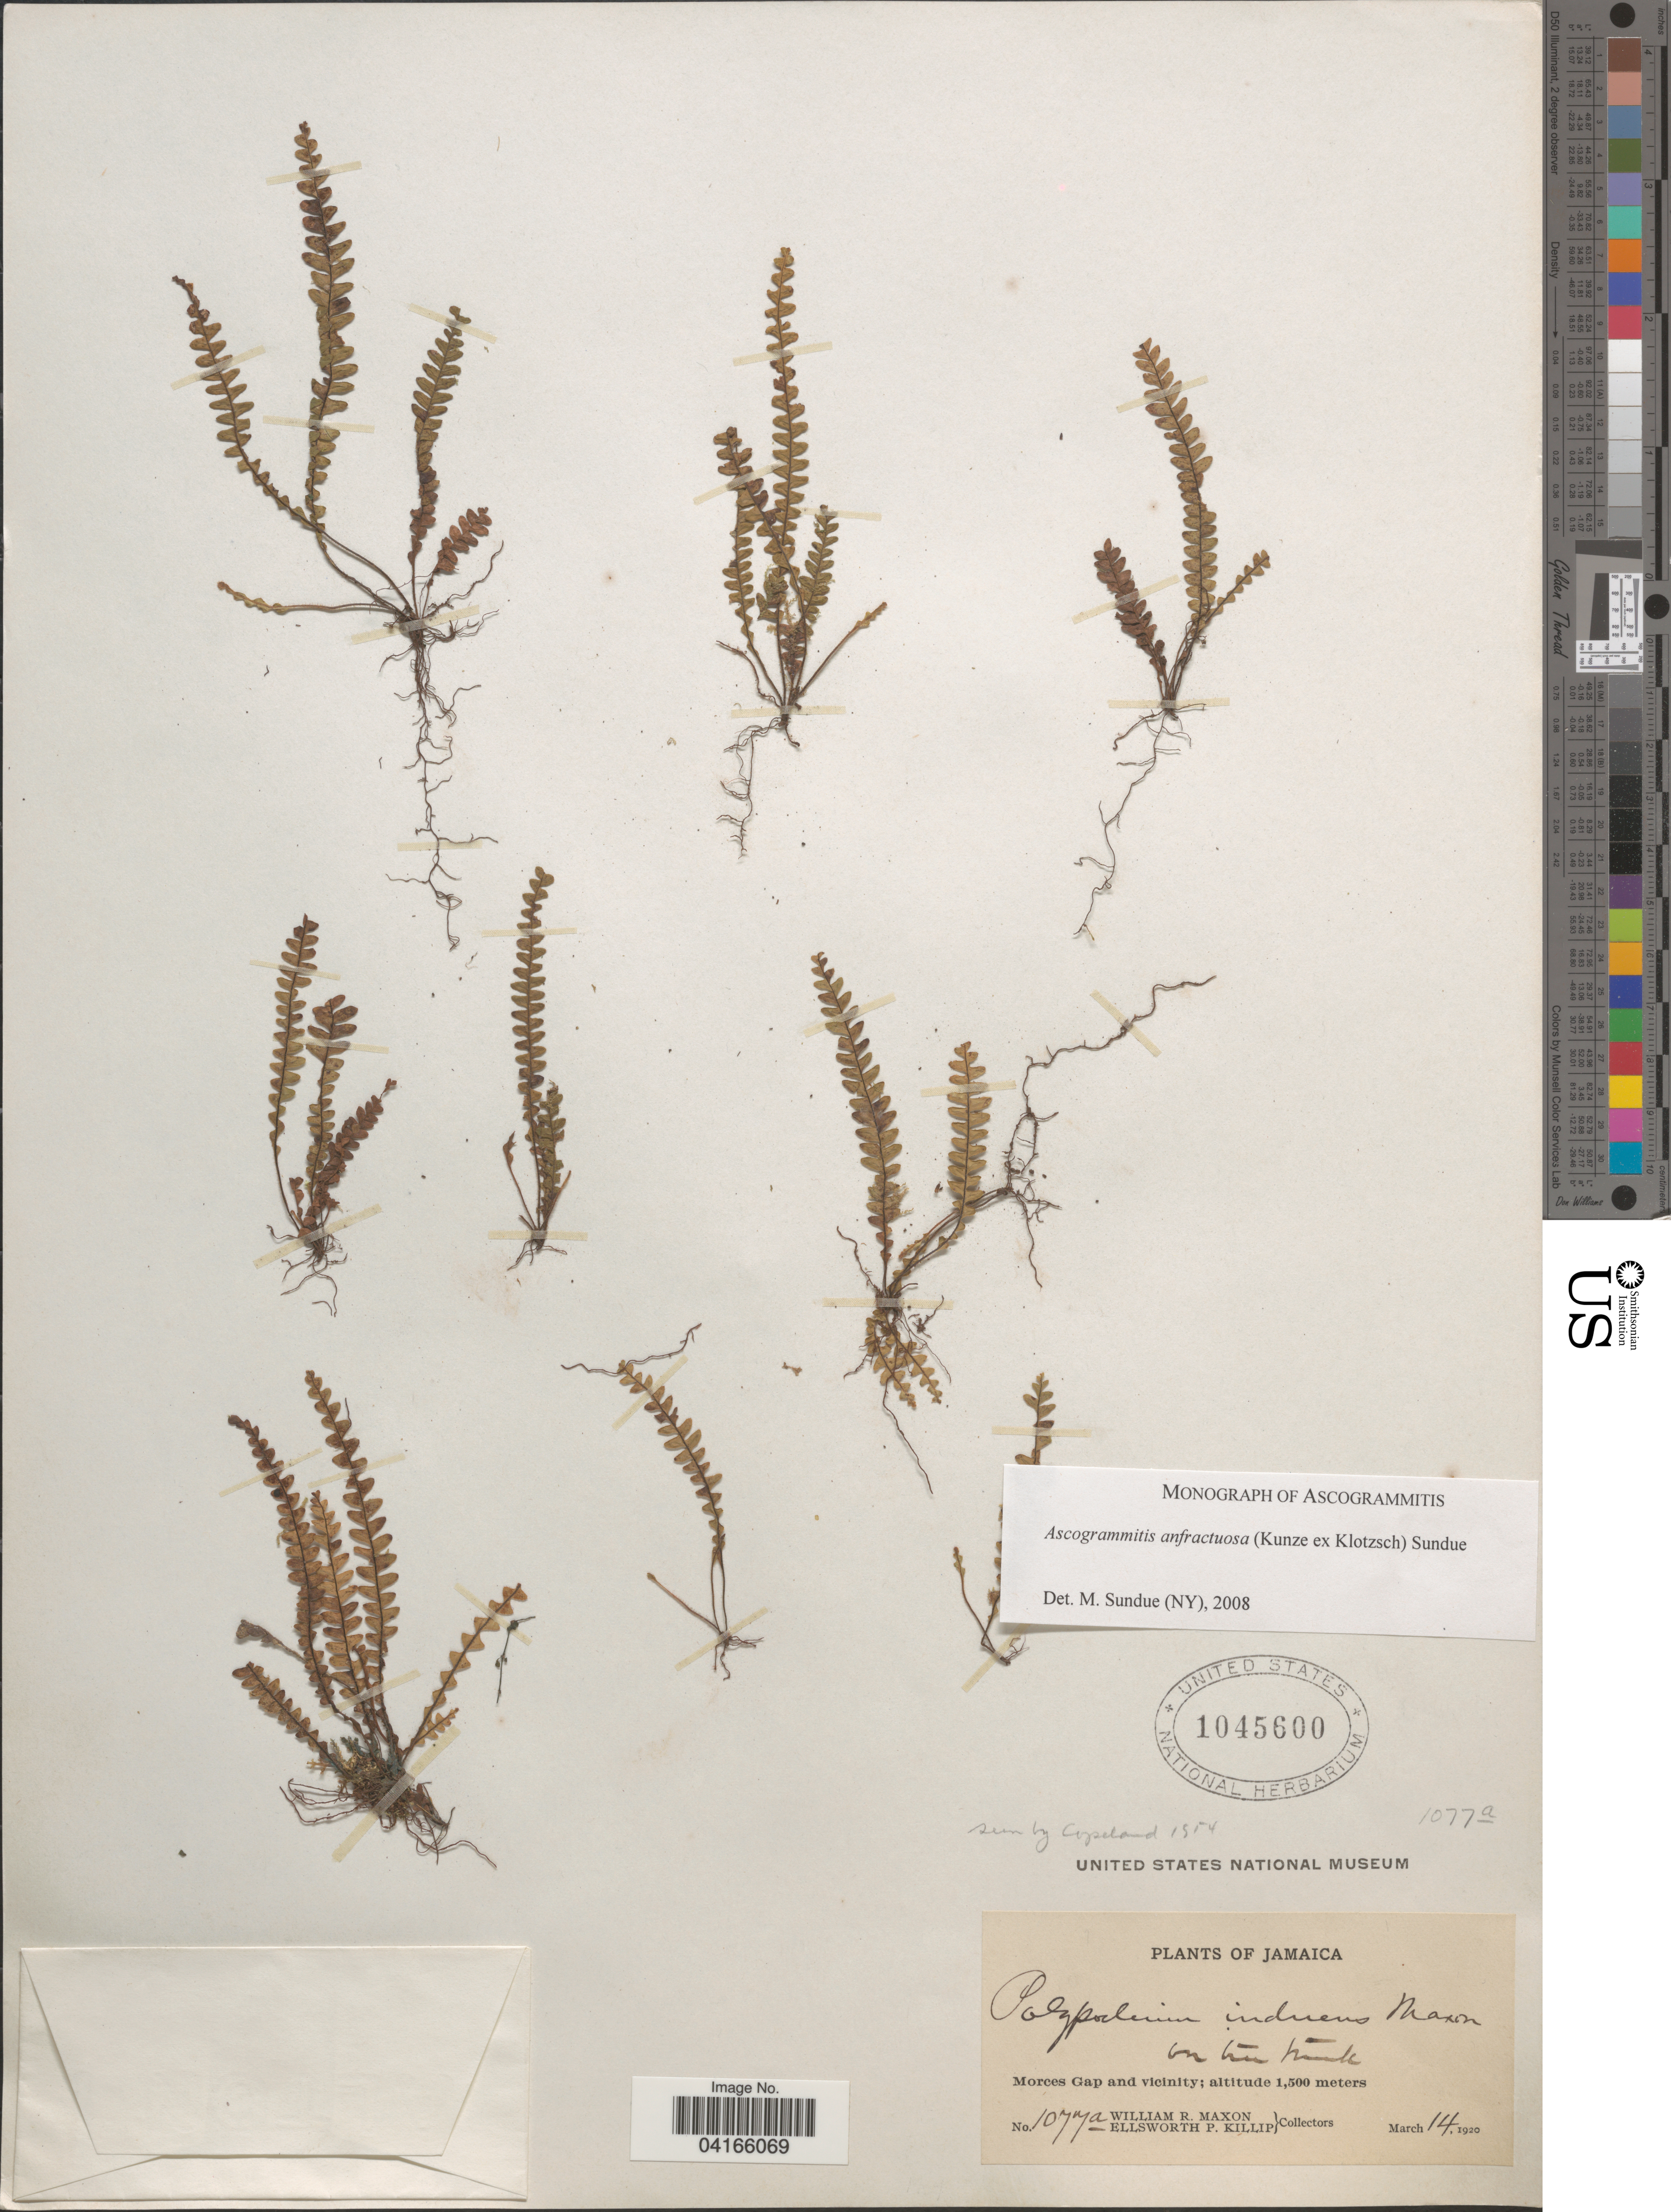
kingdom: Plantae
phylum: Tracheophyta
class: Polypodiopsida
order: Polypodiales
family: Polypodiaceae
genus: Ascogrammitis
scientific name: Ascogrammitis anfractuosa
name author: (Kunze ex Klotzsch) Sundue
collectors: W. R. Maxon & E. P. Killip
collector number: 1077a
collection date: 1920-03-14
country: Jamaica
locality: Morces Gap and vicinity.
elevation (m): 1500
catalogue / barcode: US 1045600